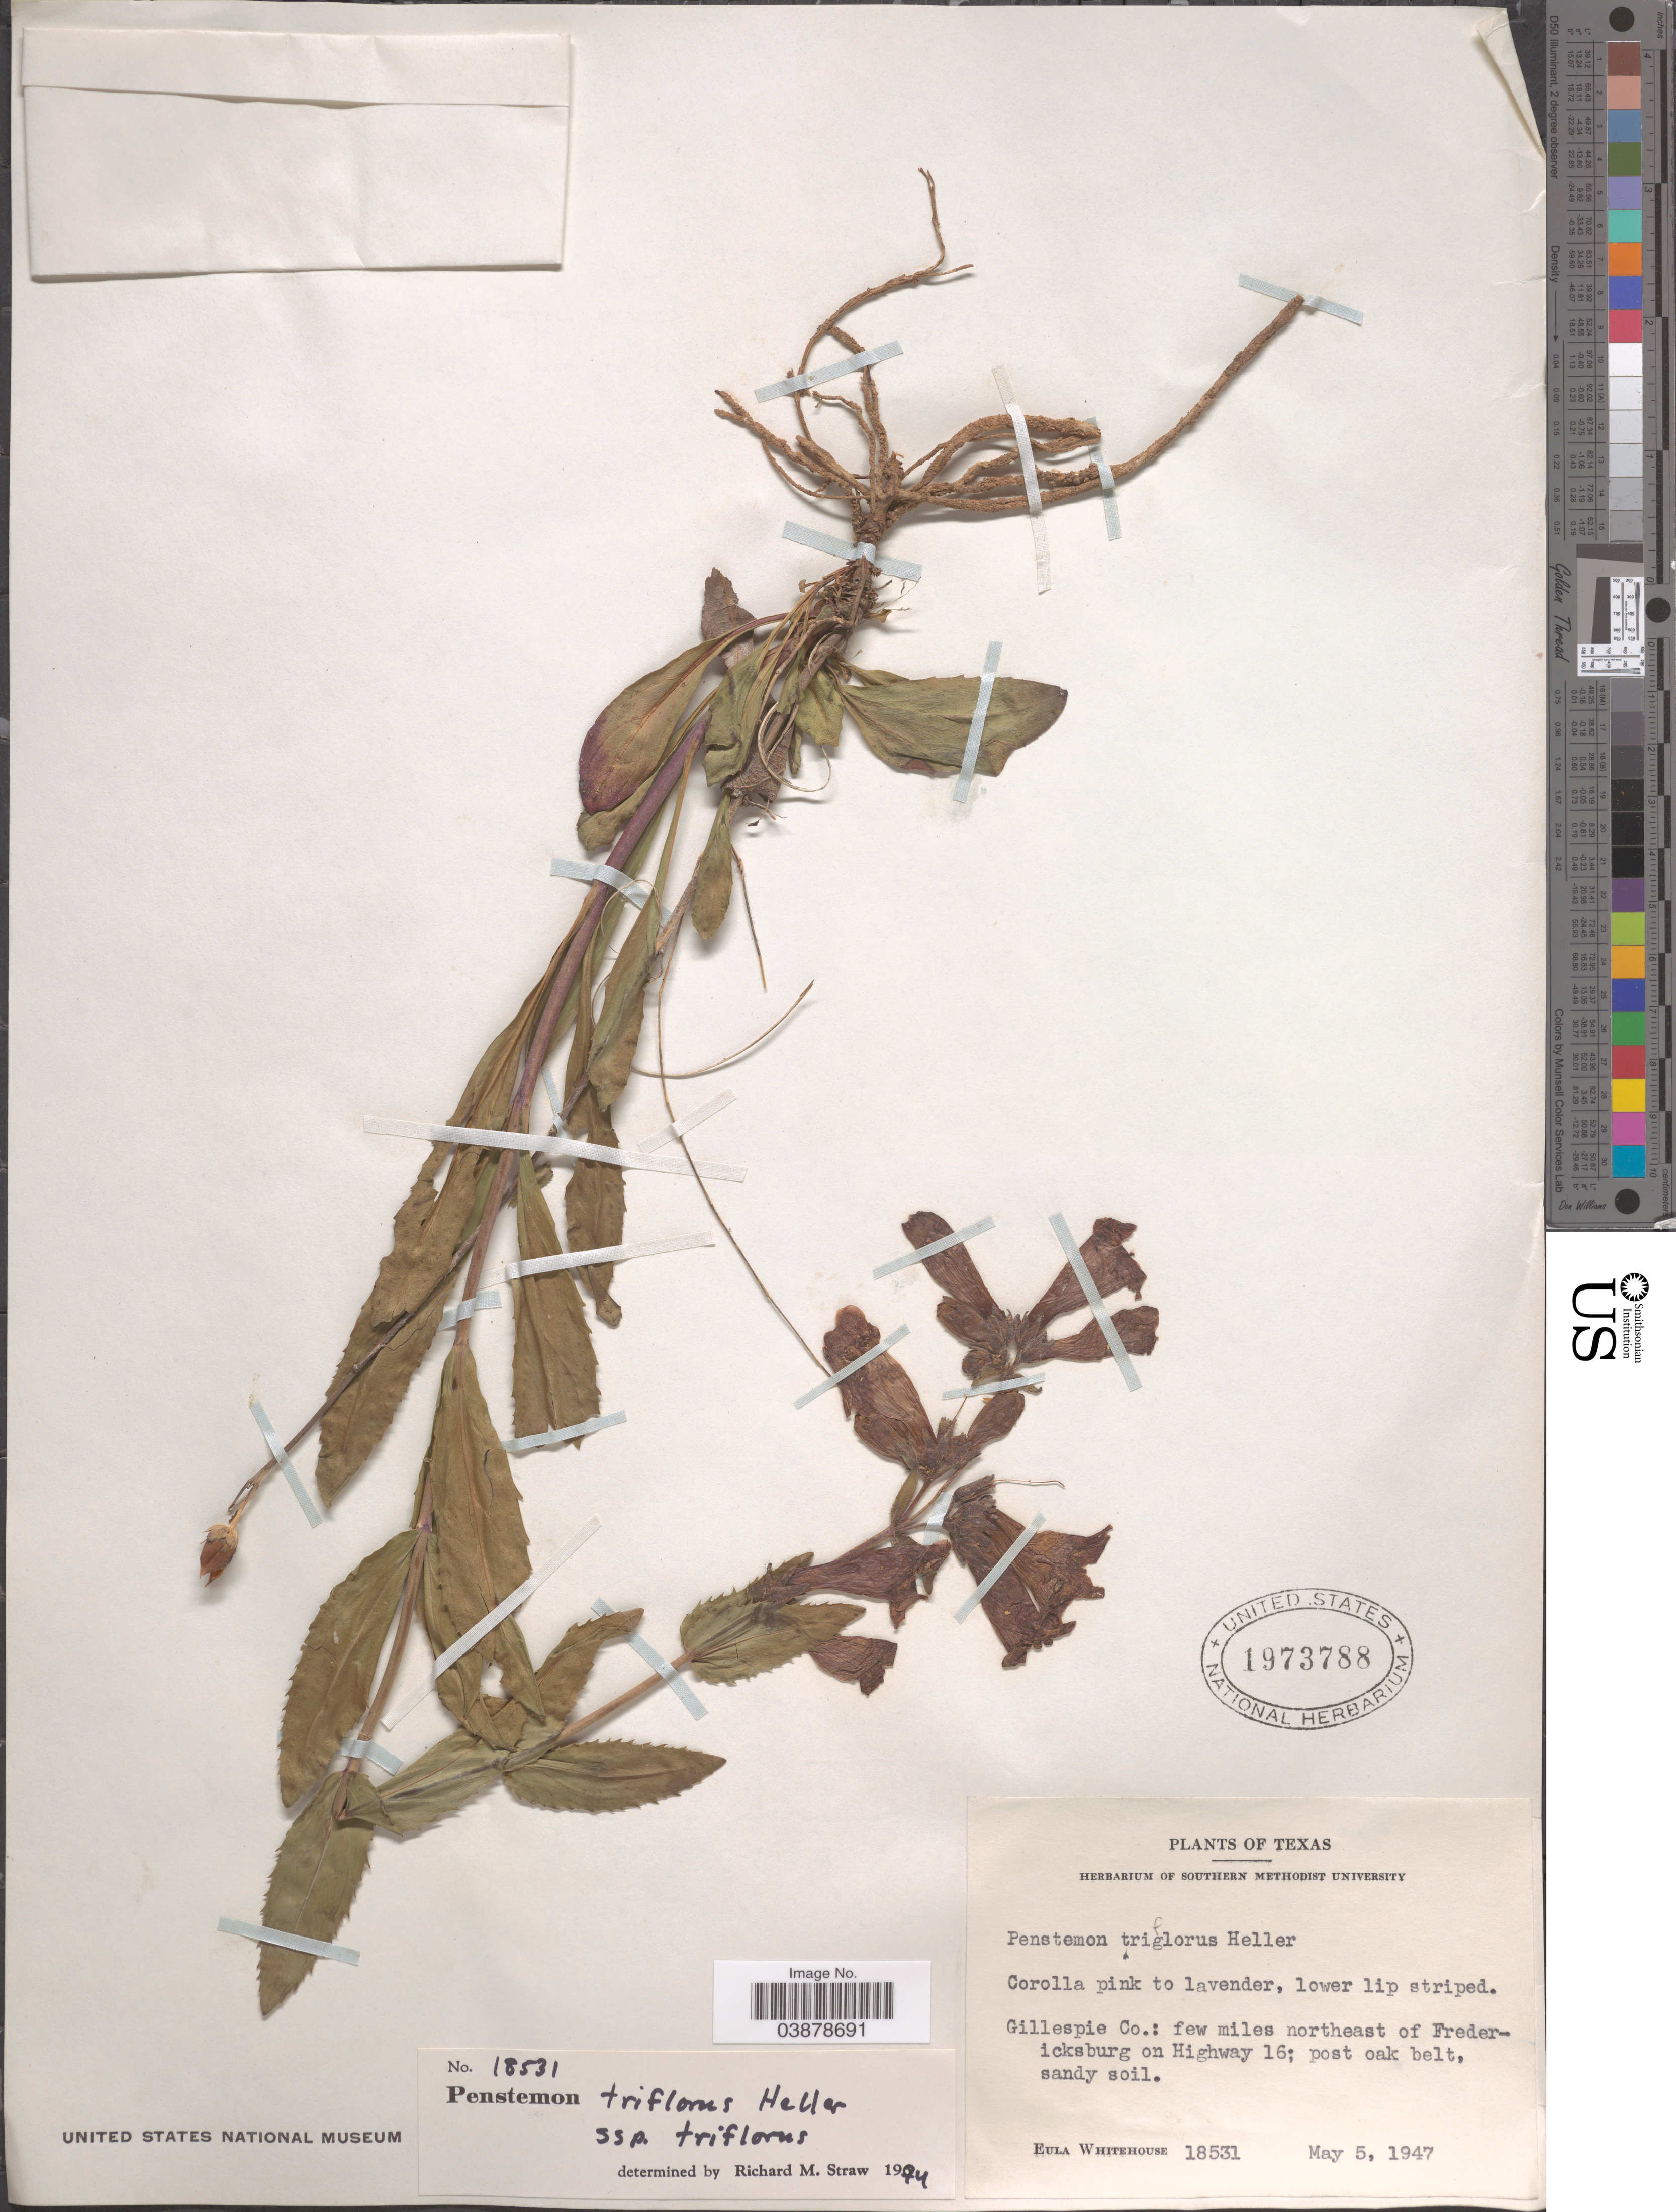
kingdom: Plantae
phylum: Tracheophyta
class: Magnoliopsida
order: Lamiales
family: Plantaginaceae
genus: Penstemon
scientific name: Penstemon triflorus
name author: A. Heller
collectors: E. Whitehouse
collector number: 18531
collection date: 1947-05-05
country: United States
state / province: Texas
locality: Gillespie Co.: few miles northeast of Fredericksburg on Highway 16.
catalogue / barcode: US 1973788